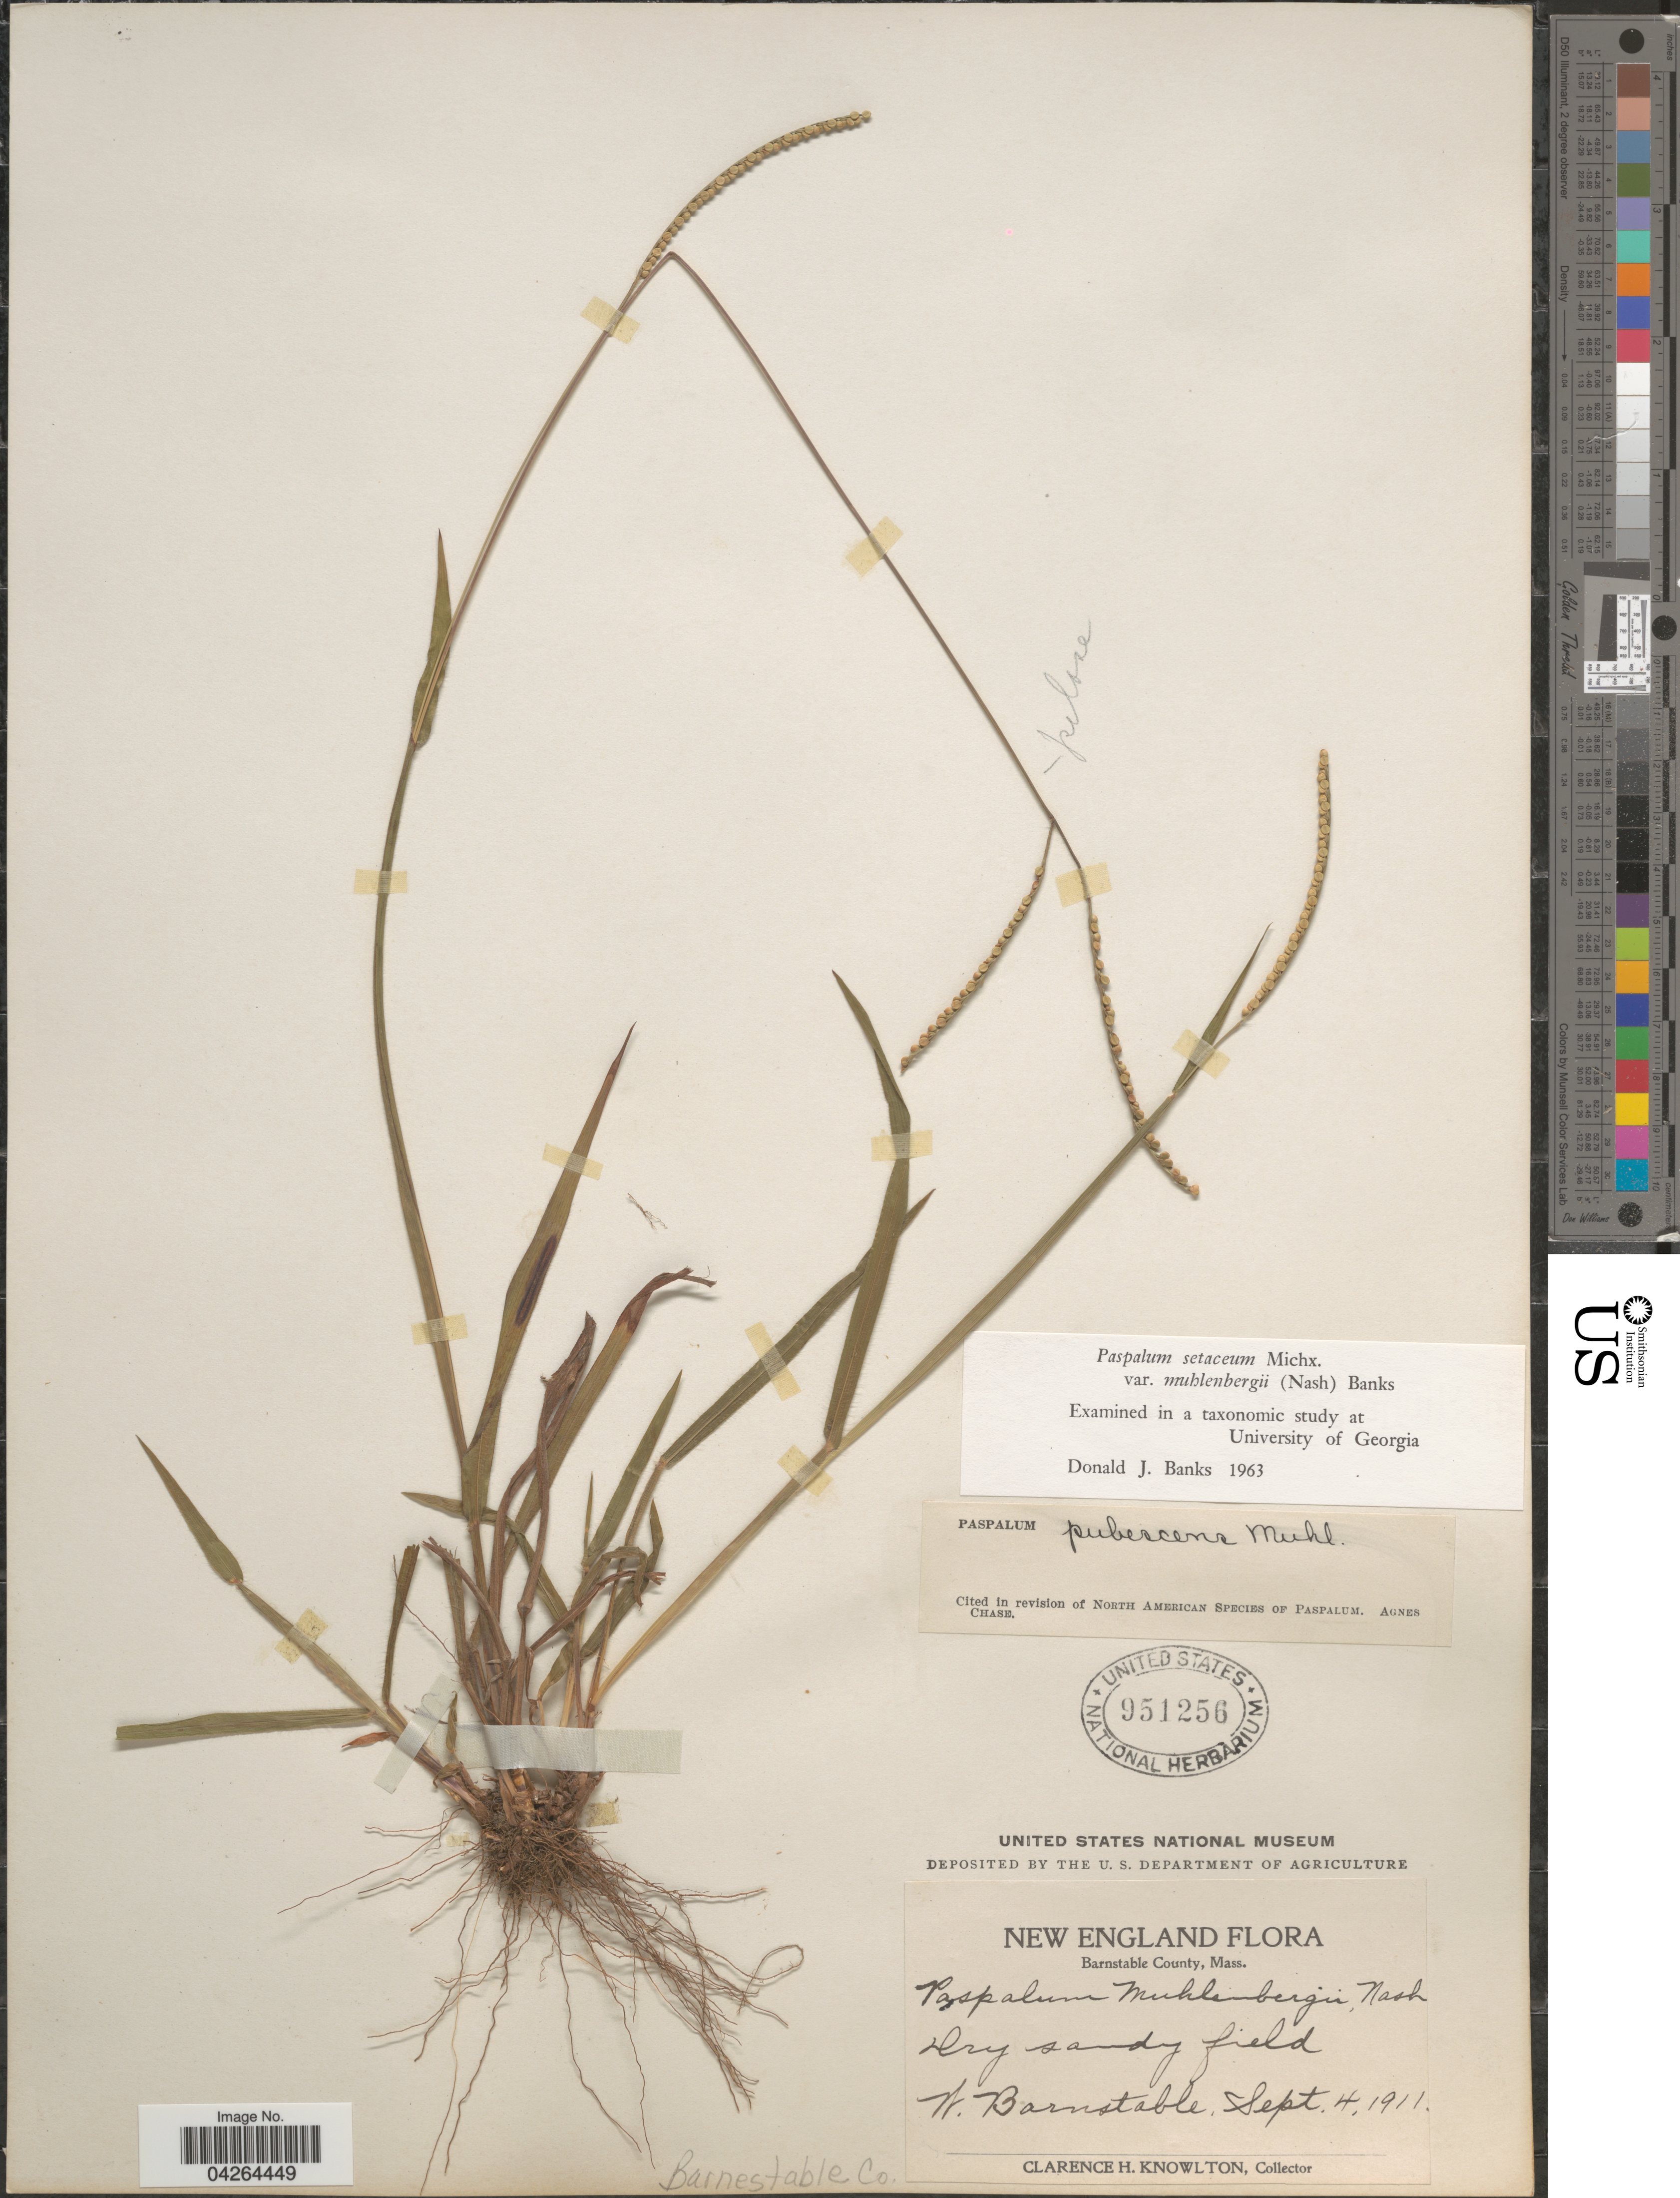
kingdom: Plantae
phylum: Tracheophyta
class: Liliopsida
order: Poales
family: Poaceae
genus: Paspalum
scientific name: Paspalum setaceum var. muhlenbergii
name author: (Nash) D.J. Banks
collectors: C. H. Knowlton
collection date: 1911-09-04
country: United States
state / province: Massachusetts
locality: New England. Barnstable County. Dry sandy field W. Barnstable.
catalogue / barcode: US 951256